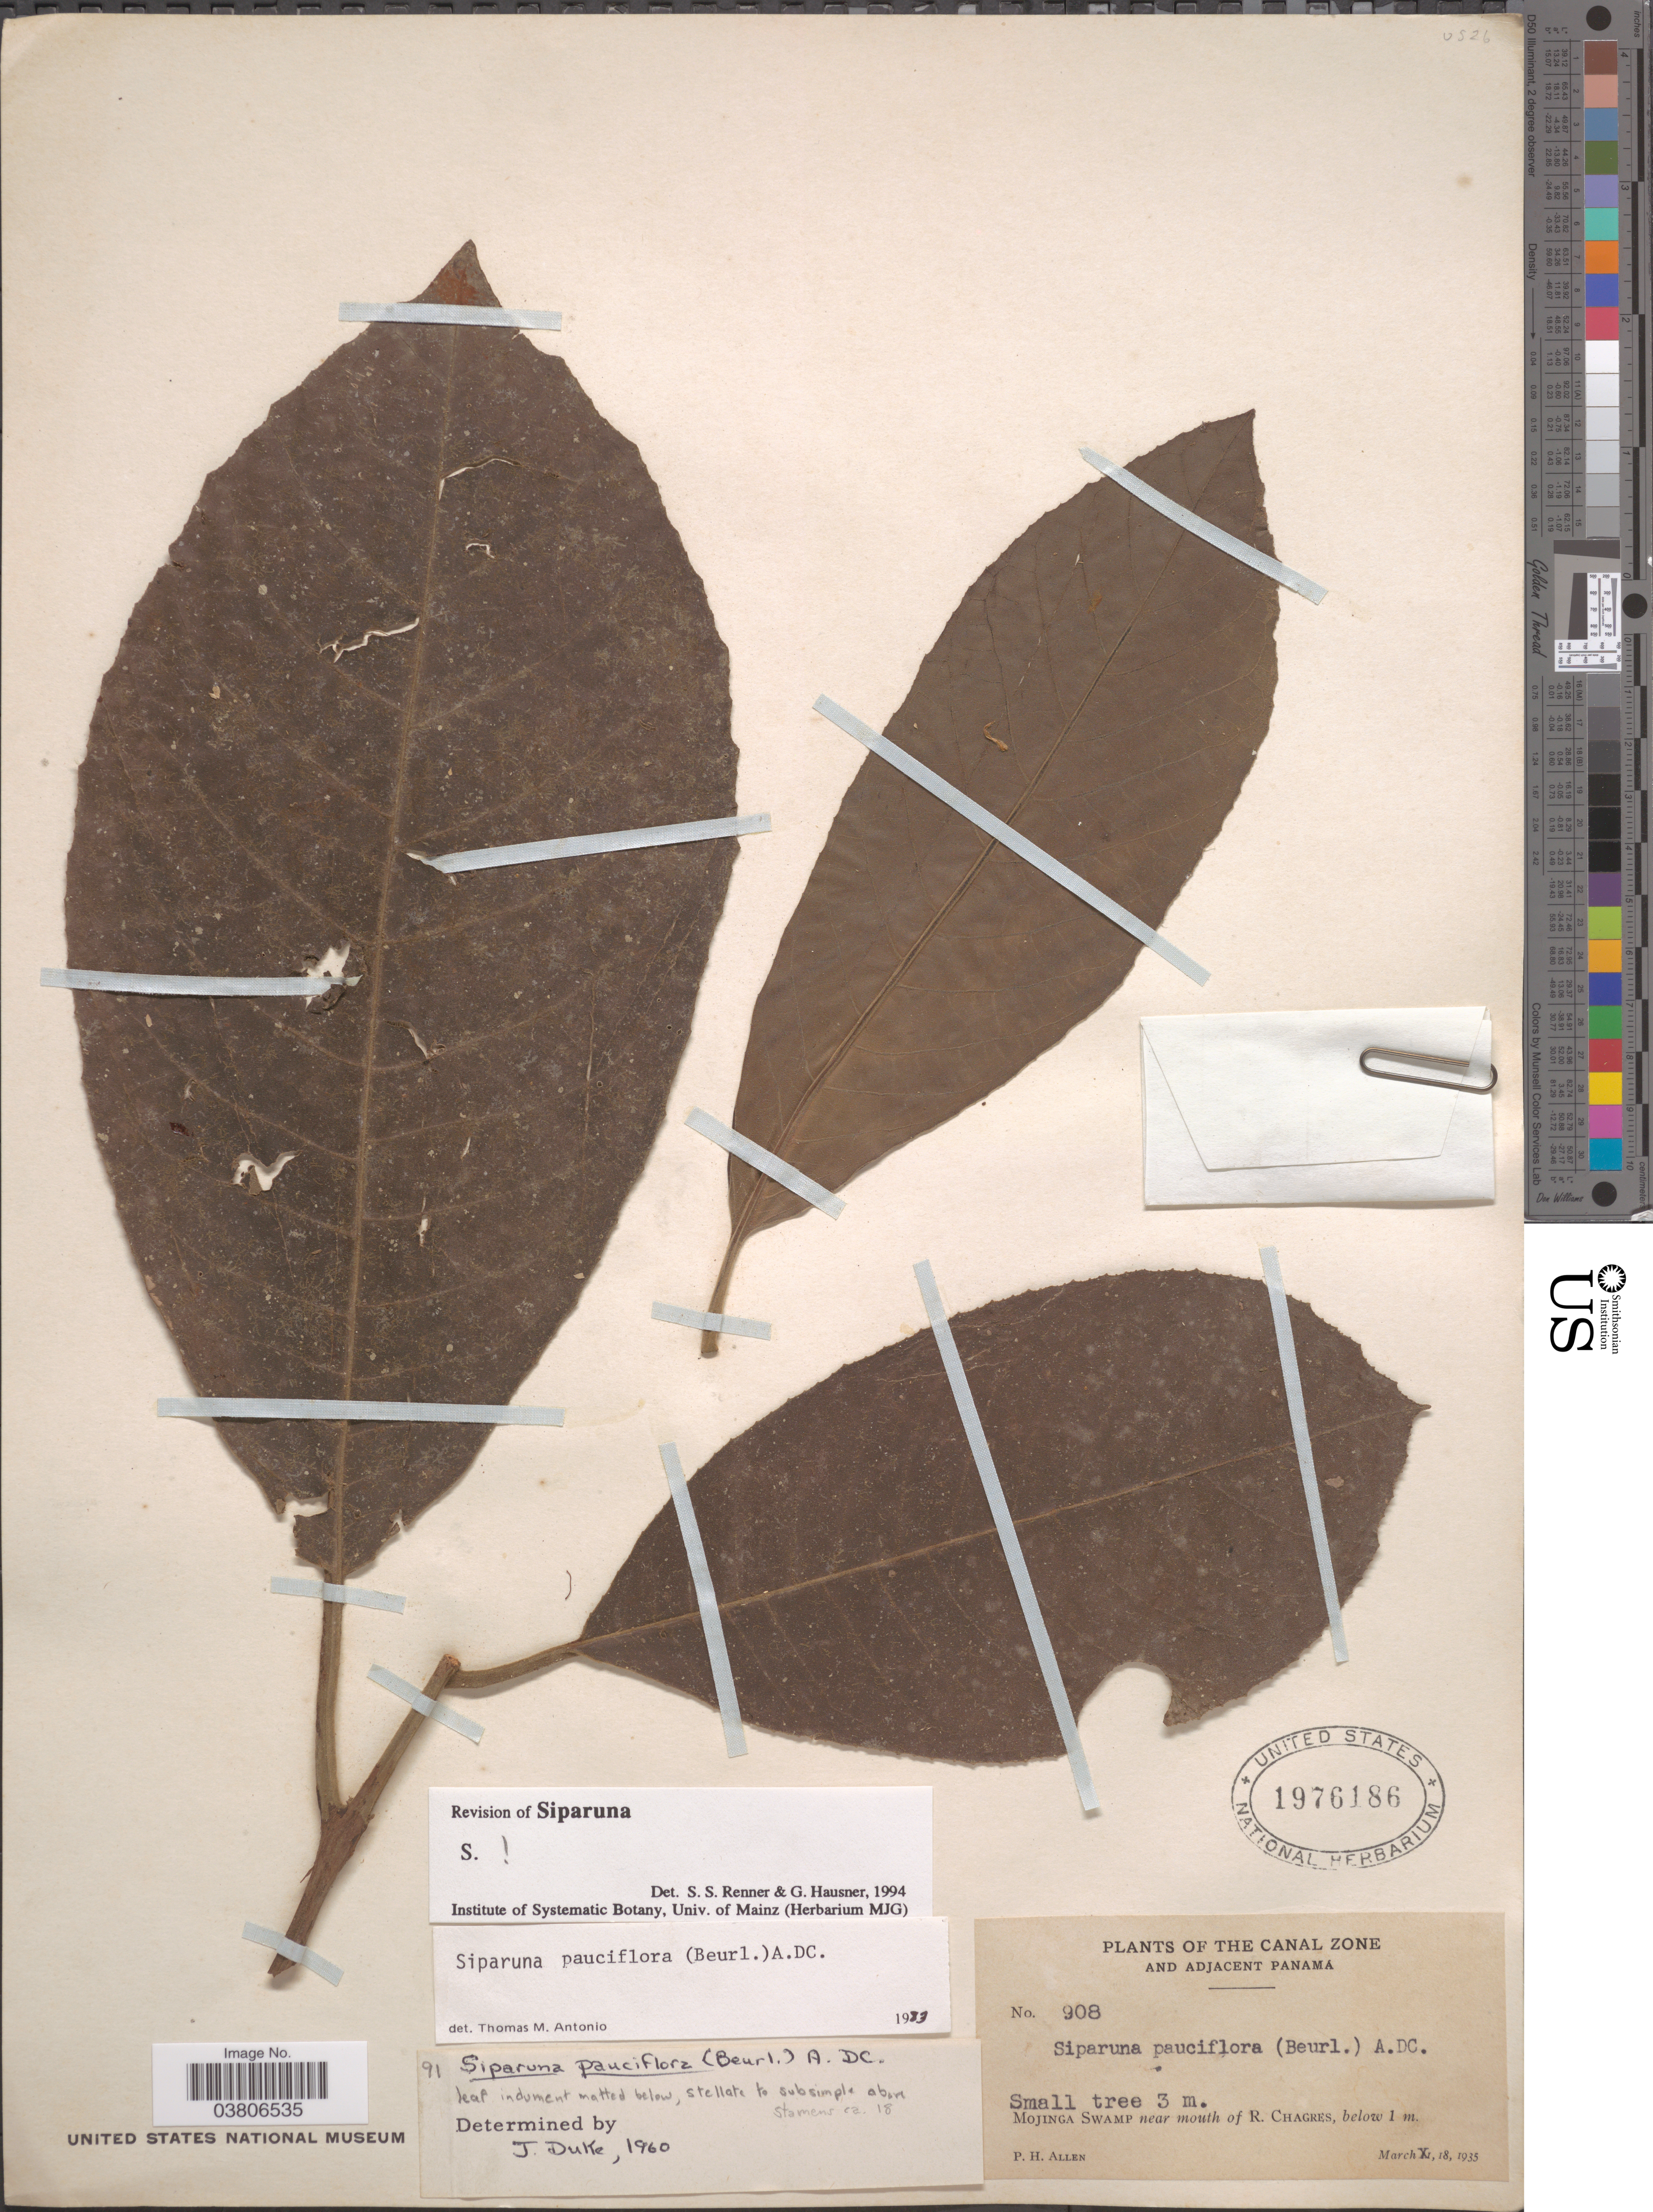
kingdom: Plantae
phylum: Tracheophyta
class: Magnoliopsida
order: Laurales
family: Siparunaceae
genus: Siparuna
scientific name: Siparuna pauciflora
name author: (Beurling) A. DC.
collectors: P. H. Allen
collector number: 908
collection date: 1935-03-18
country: Panama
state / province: Colón / Panamá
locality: The Canal Zone and Adjacent Panama. Mojinga Swamp near mouth of R. Chagres.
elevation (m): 1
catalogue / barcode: US 1976186